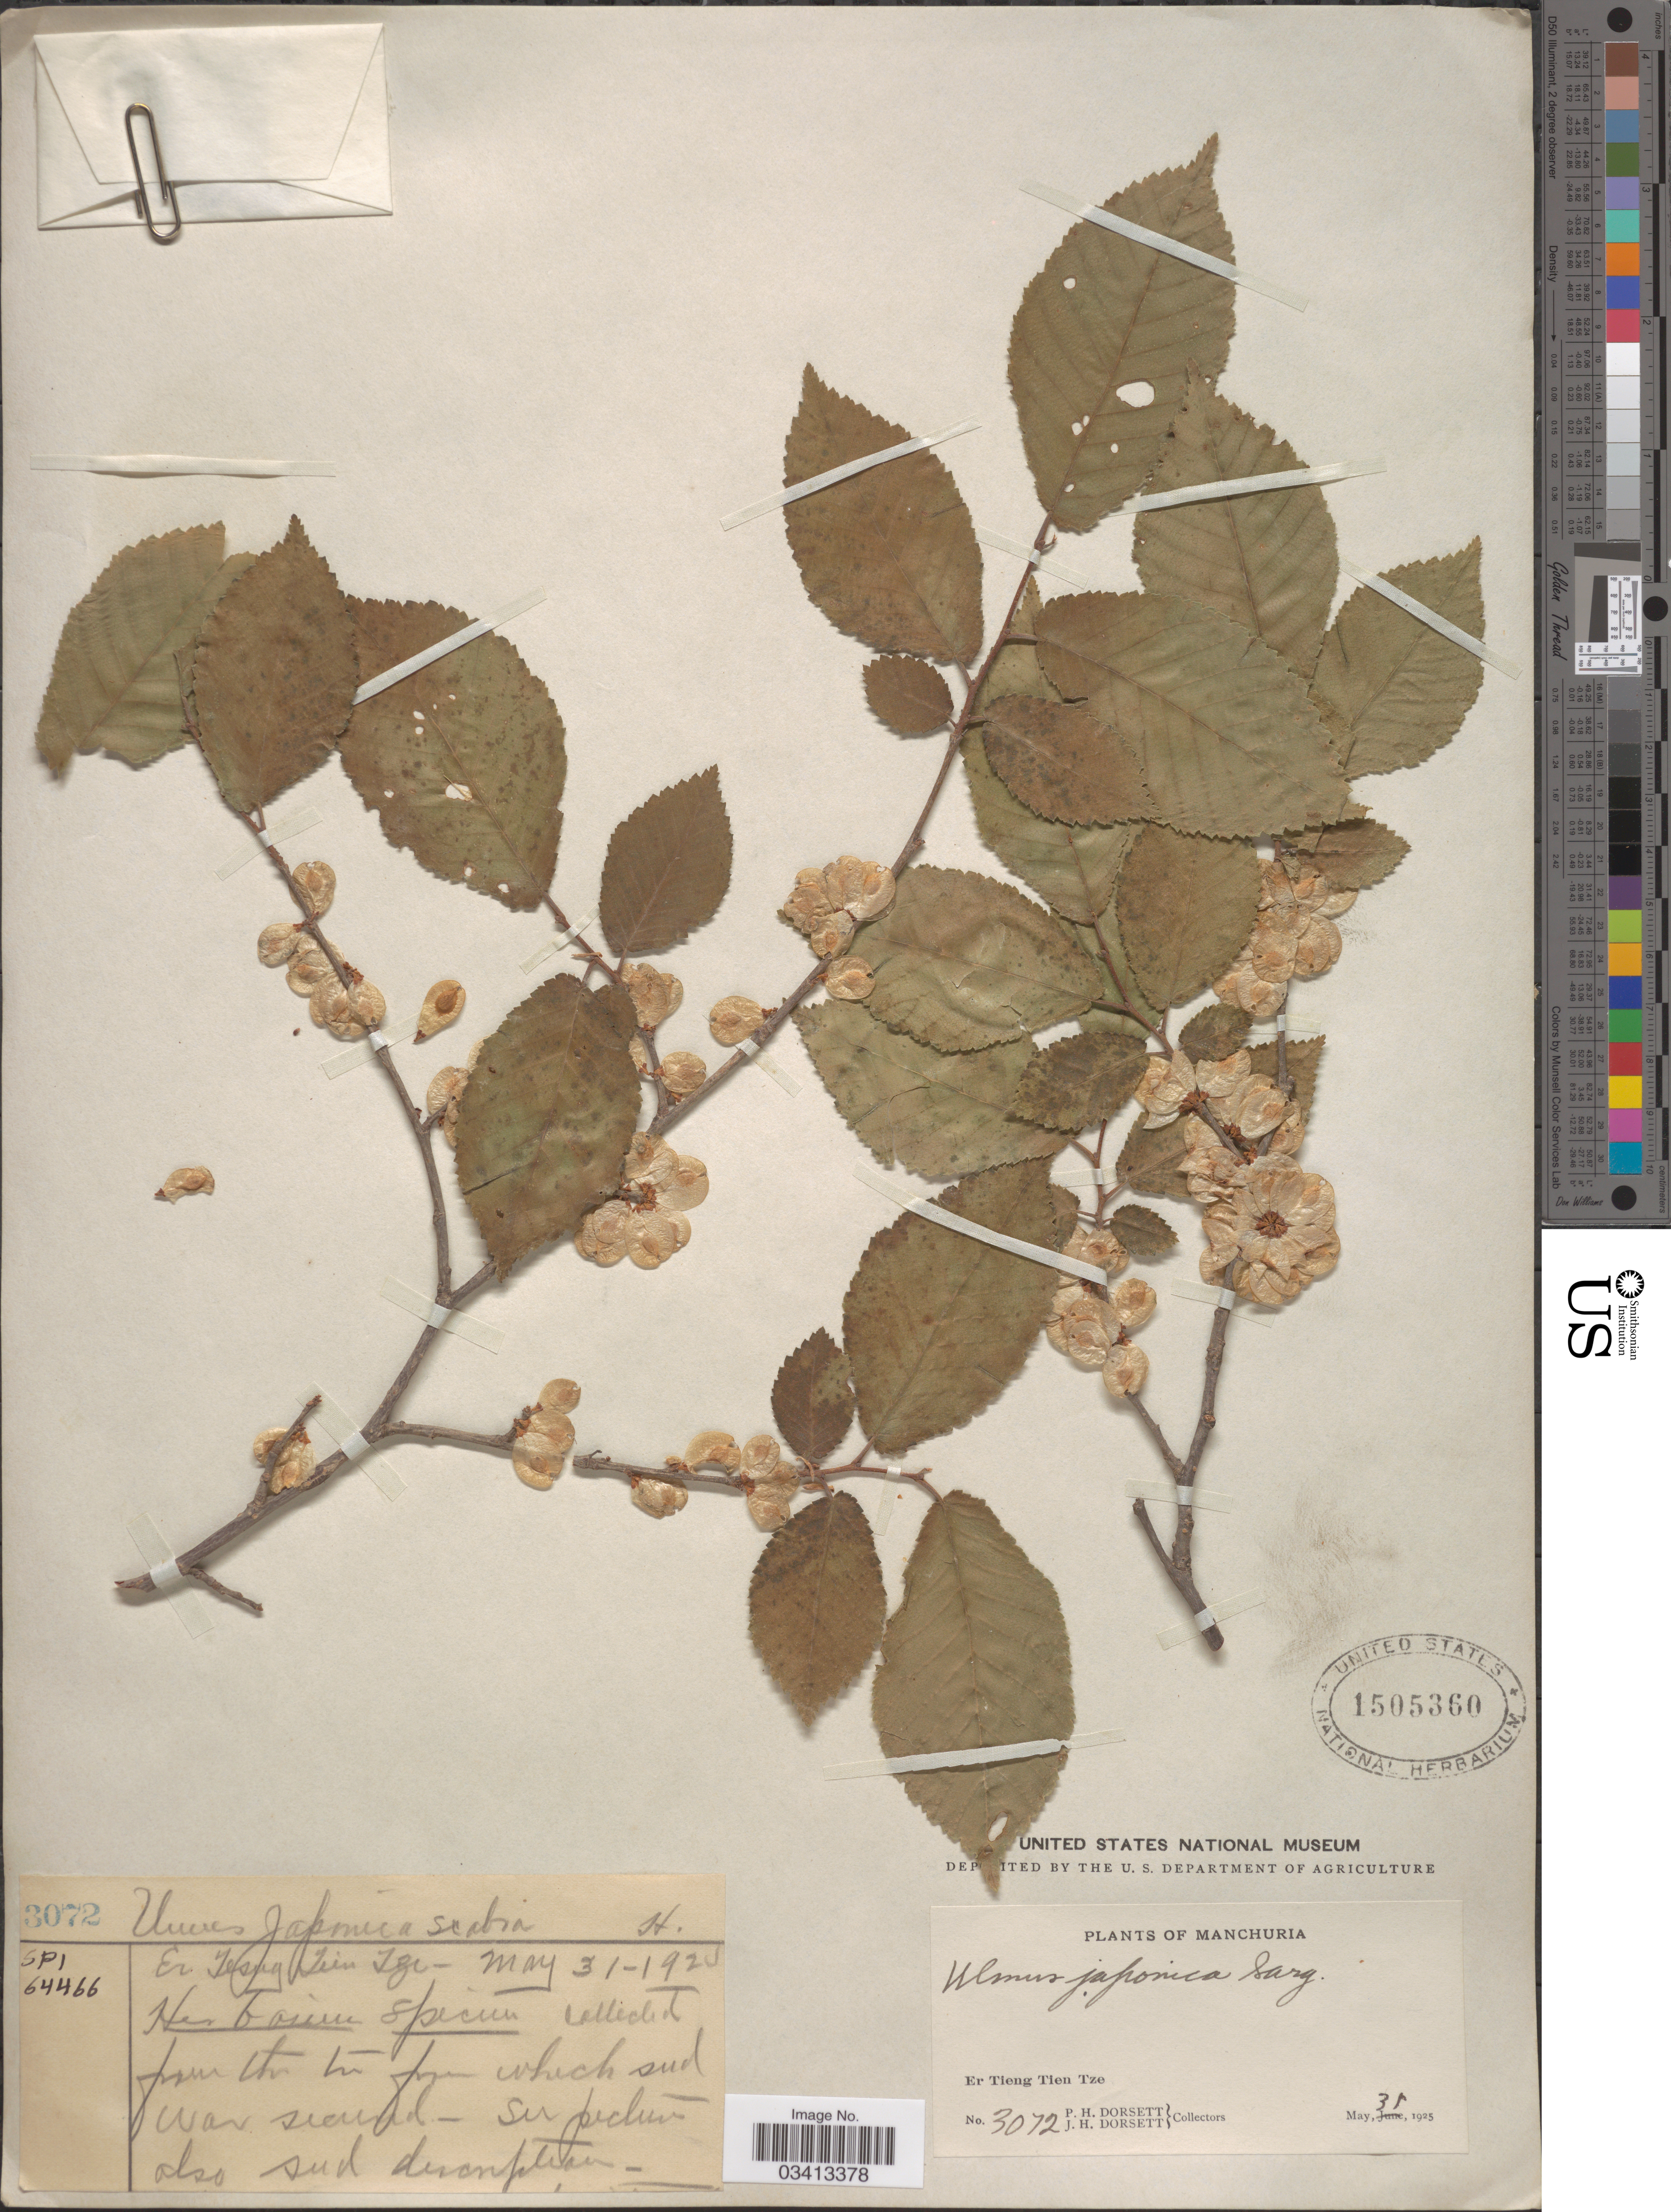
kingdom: Plantae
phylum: Tracheophyta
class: Magnoliopsida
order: Rosales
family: Ulmaceae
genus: Ulmus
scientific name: Ulmus japonica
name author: Sarg.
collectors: P. H. Dorsett & J. Dorsett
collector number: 3072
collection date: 1925-05-31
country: China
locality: Manchuria. Er Tieng Tien Tze.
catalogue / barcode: US 1505360